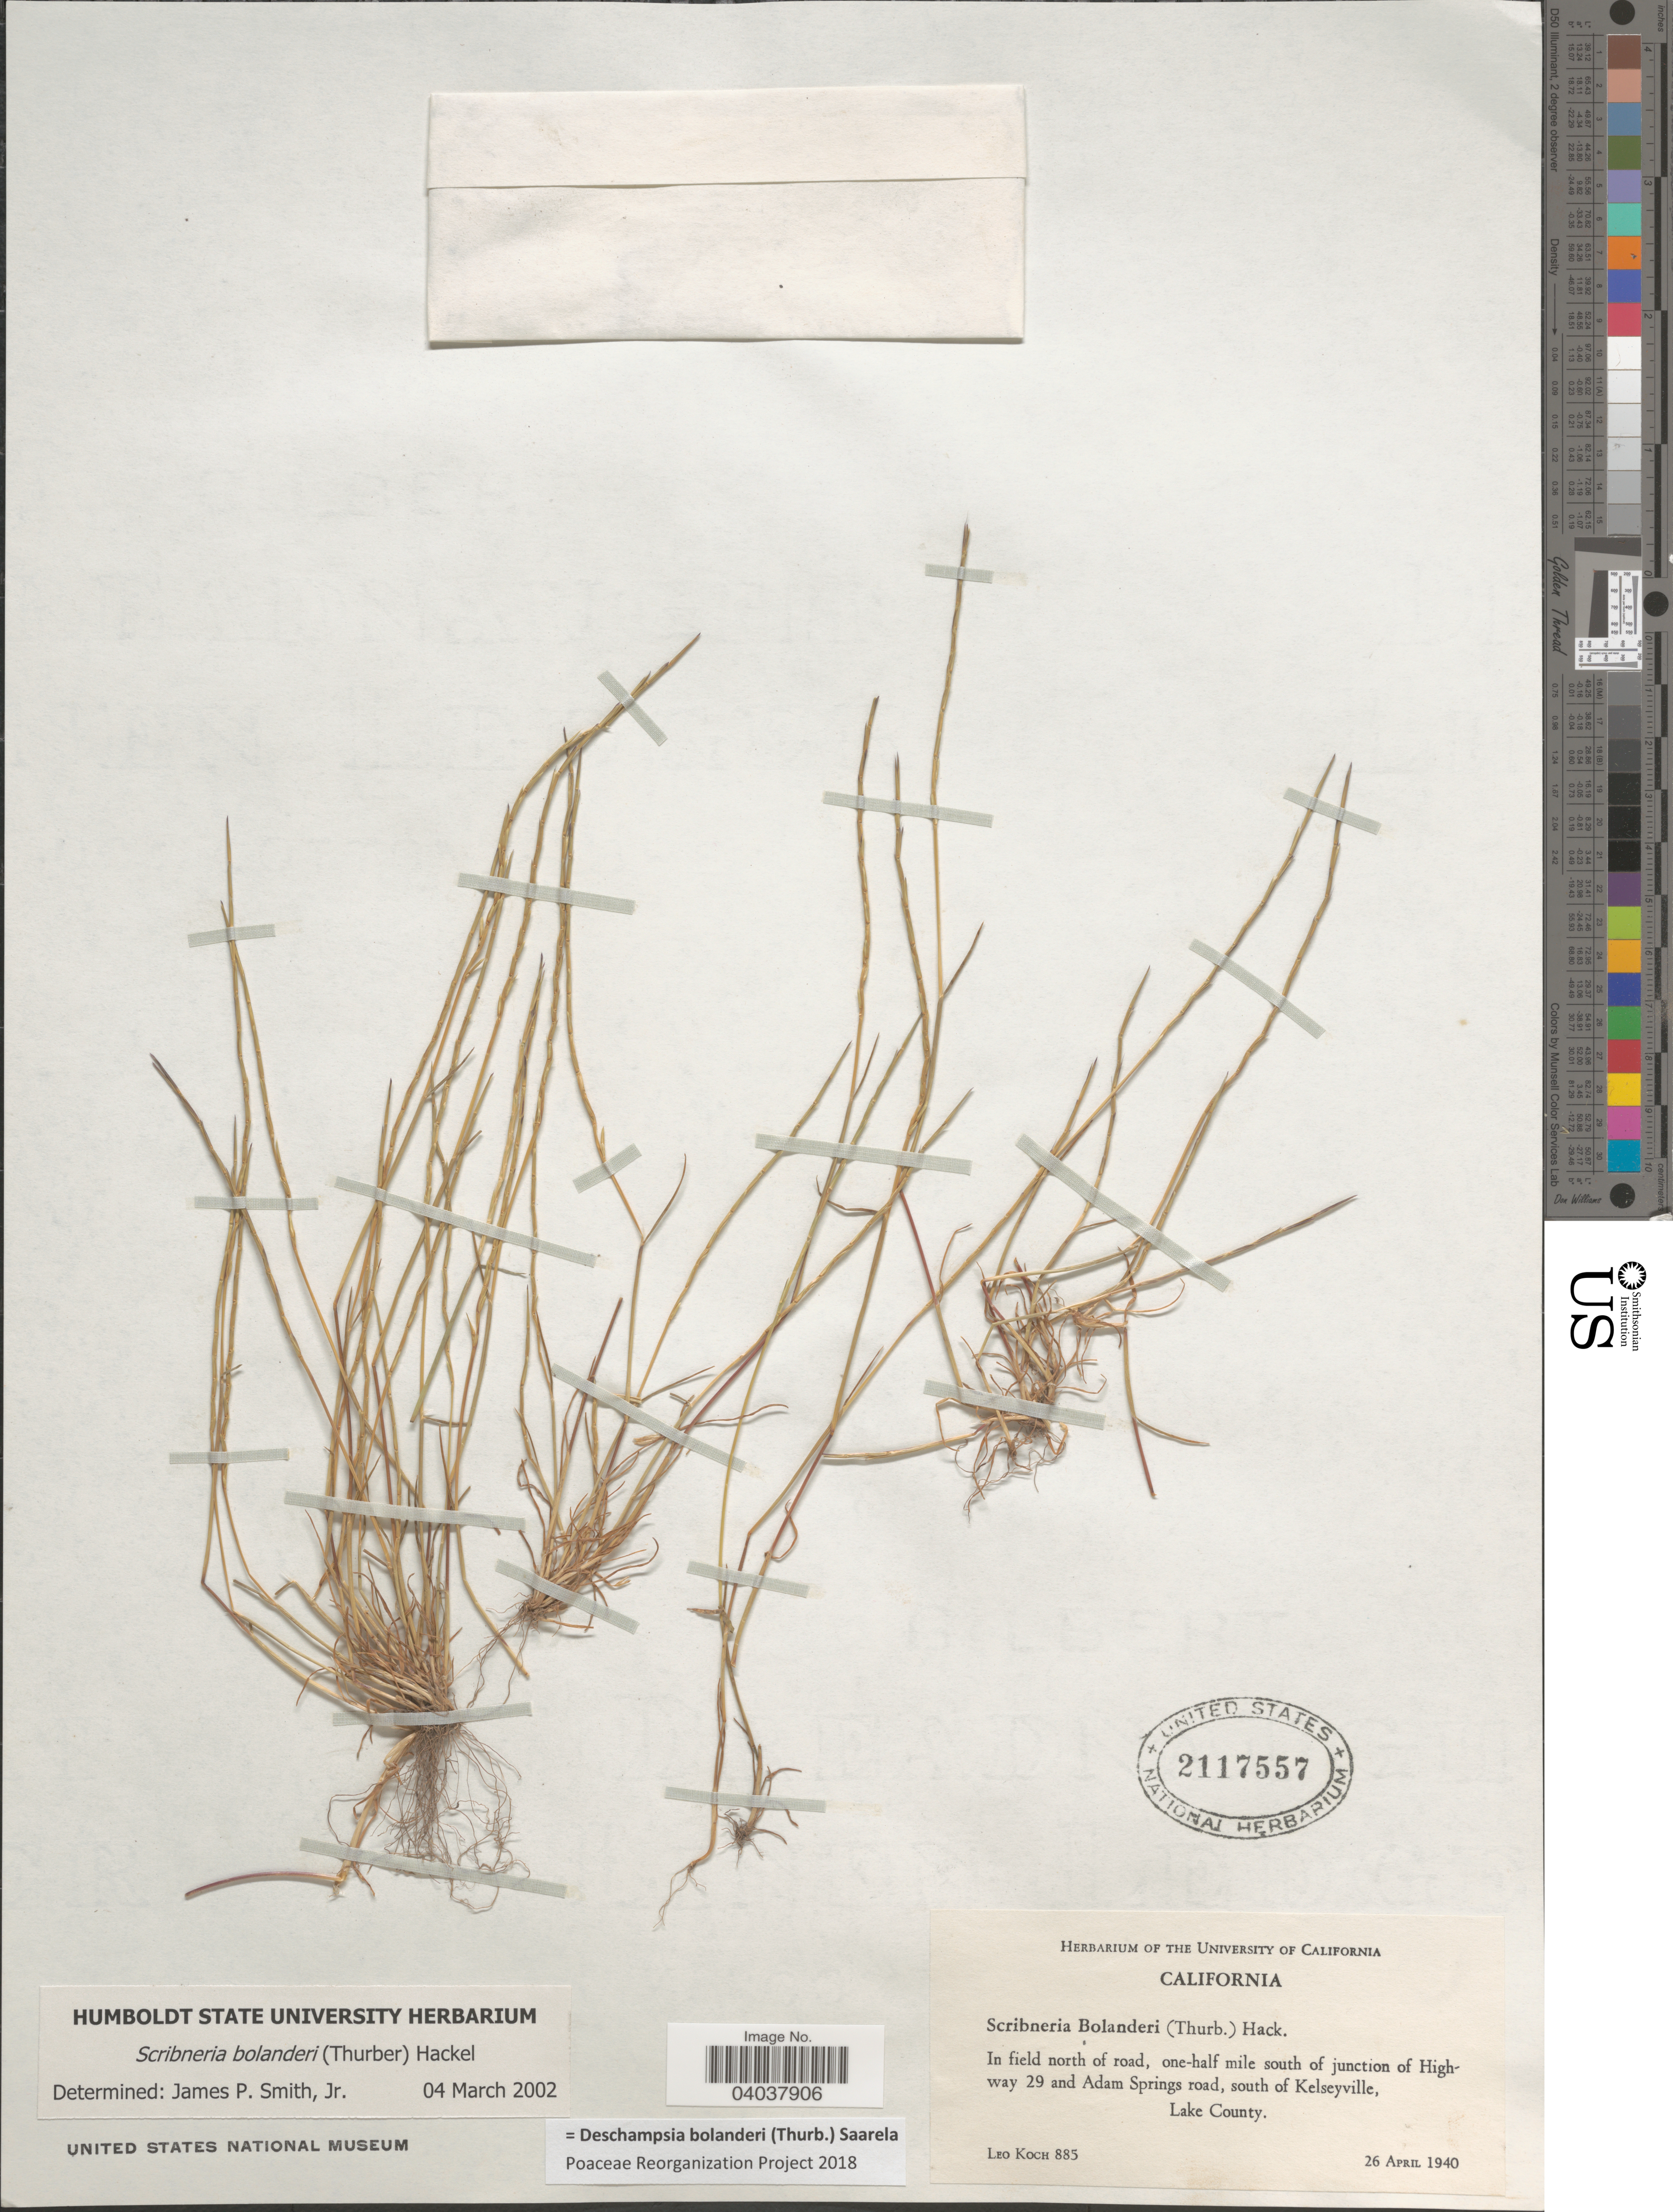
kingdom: Plantae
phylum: Tracheophyta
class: Liliopsida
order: Poales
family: Poaceae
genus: Deschampsia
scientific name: Deschampsia bolanderi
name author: (Thurb.) Saarela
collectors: L. F. Koch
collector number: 885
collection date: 1940-04-26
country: United States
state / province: California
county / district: Lake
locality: In field north of road, one-half mile south of junction of Highway 29 and Adam Springs road, south of Kelseyville. Lake County.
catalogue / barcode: US 2117557